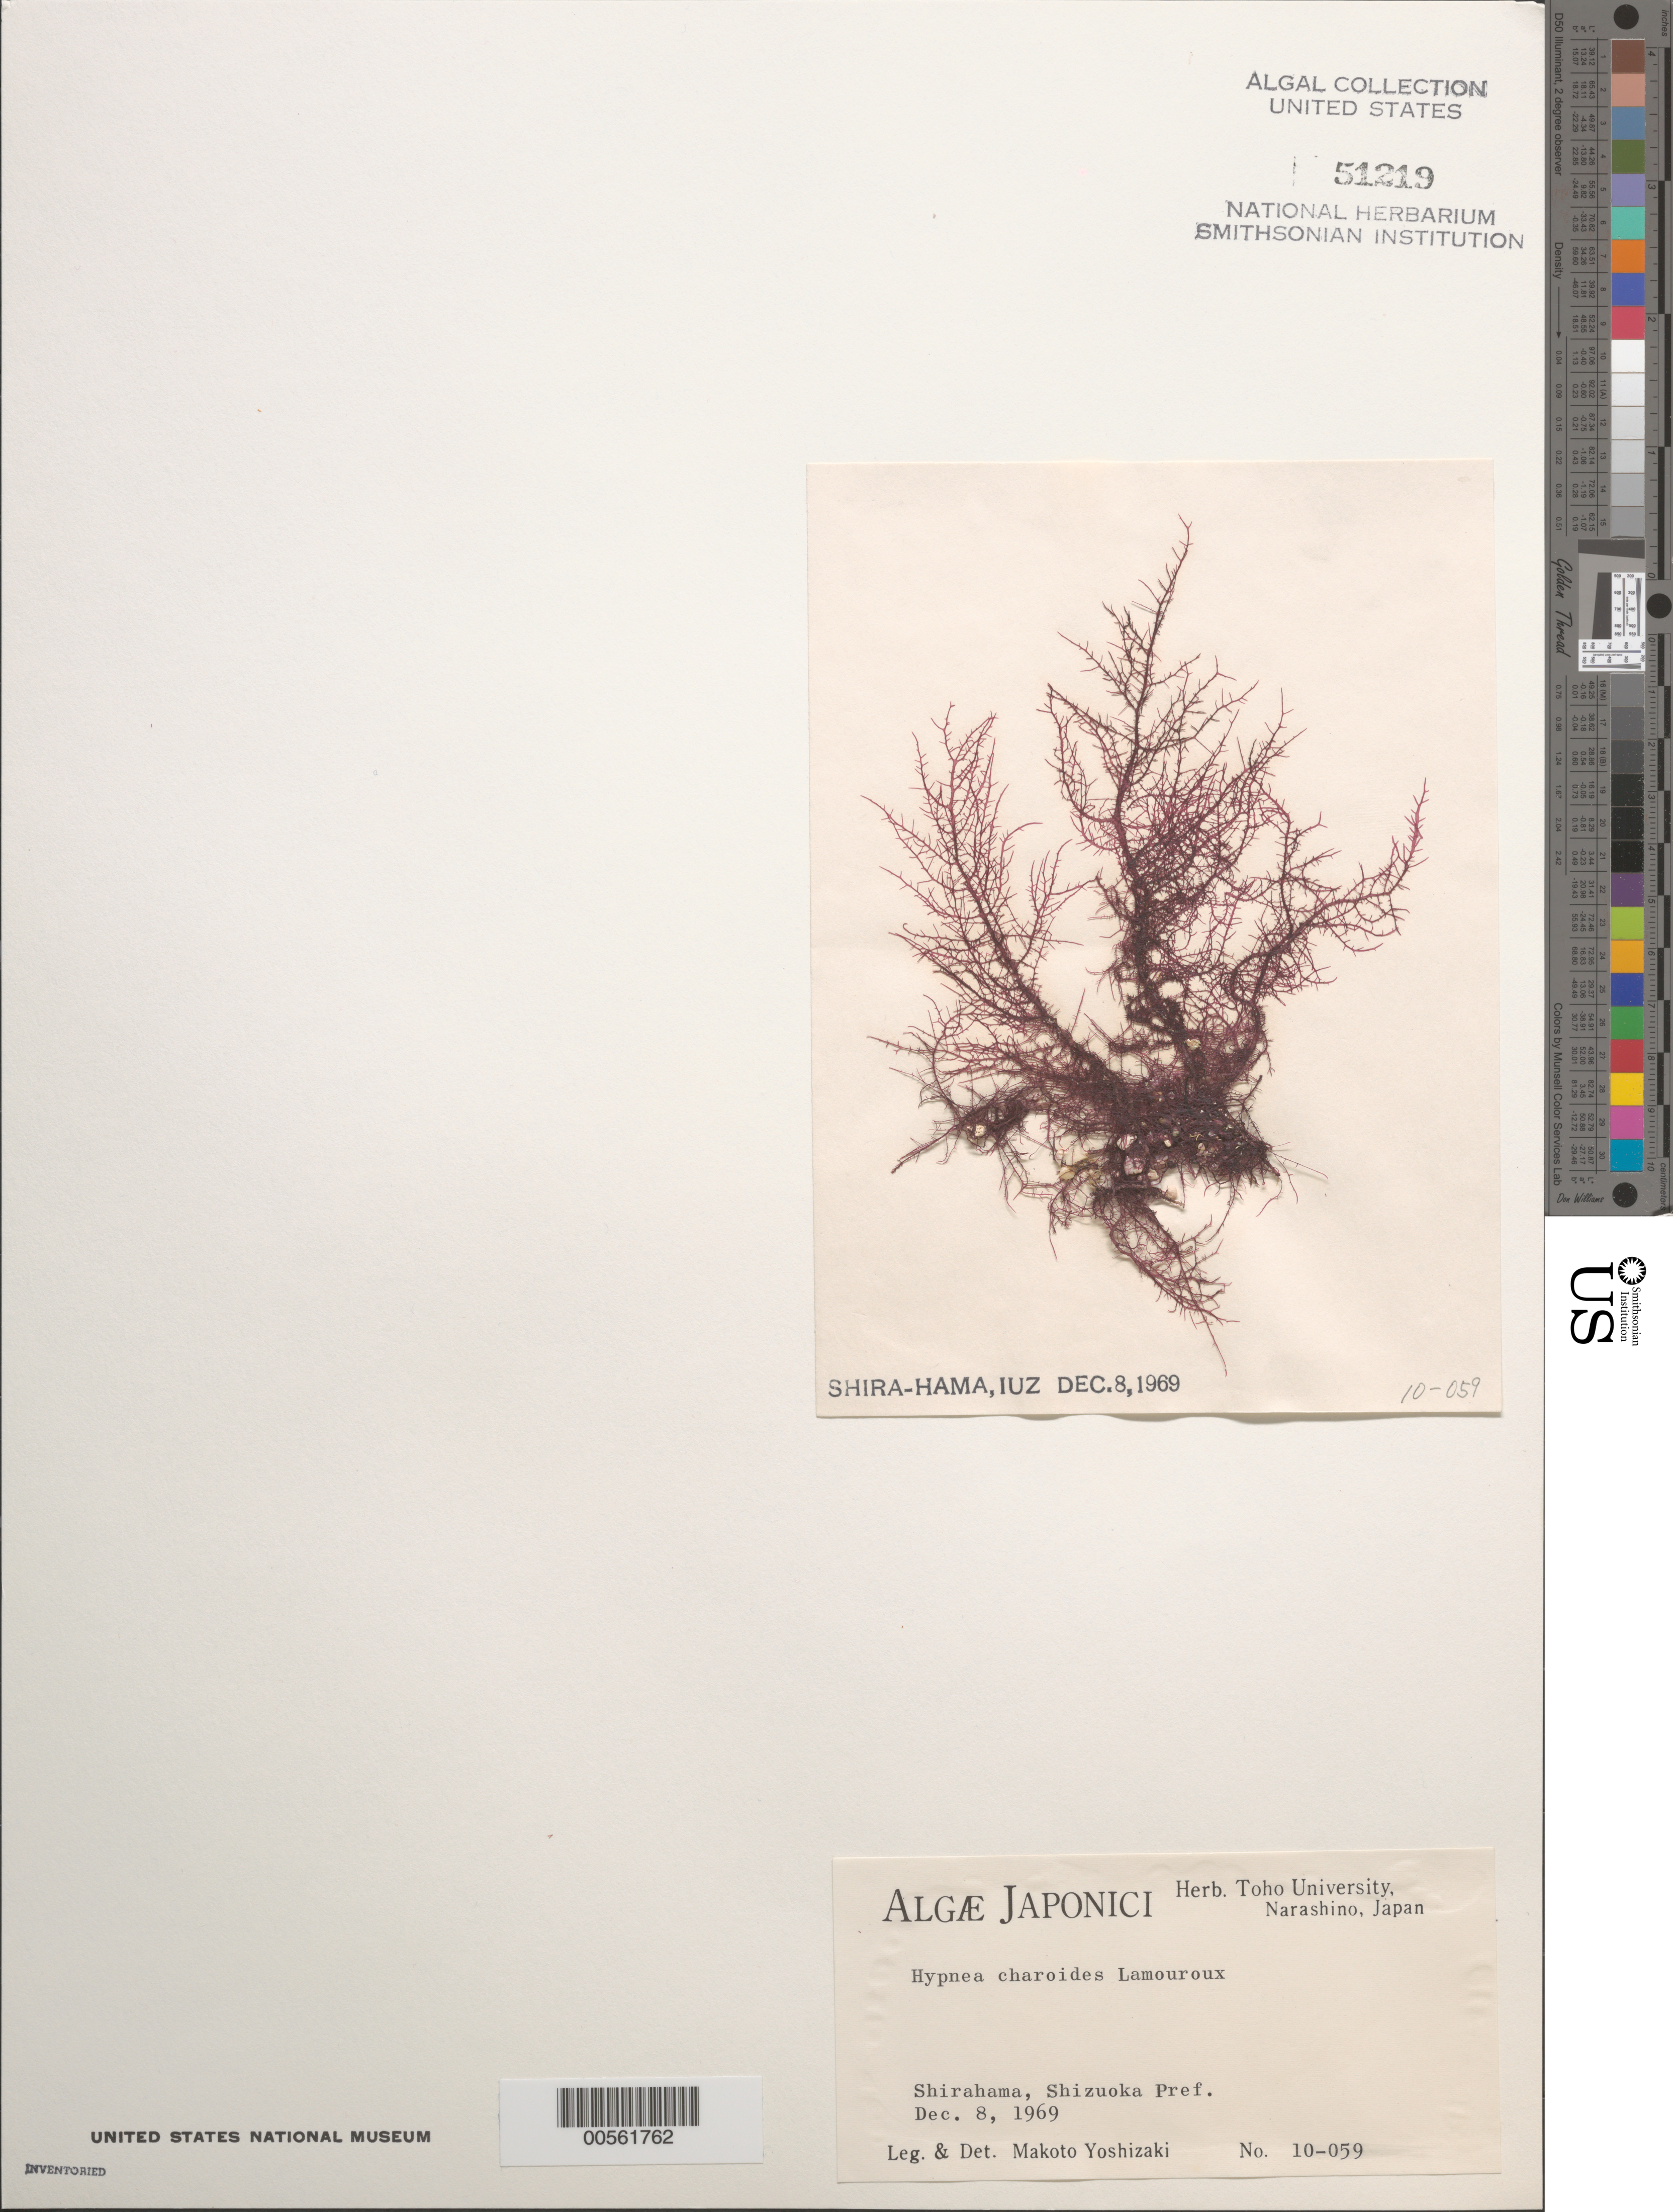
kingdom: Plantae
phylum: Rhodophyta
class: Florideophyceae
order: Gigartinales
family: Cystocloniaceae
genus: Hypnea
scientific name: Hypnea charoides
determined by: Yoshizaki, M.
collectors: M. Yoshizaki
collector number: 10-059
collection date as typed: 08 Dec 1969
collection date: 1969-12-08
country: Japan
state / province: Sizuoka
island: Honshu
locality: Shirahama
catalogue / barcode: US 51219